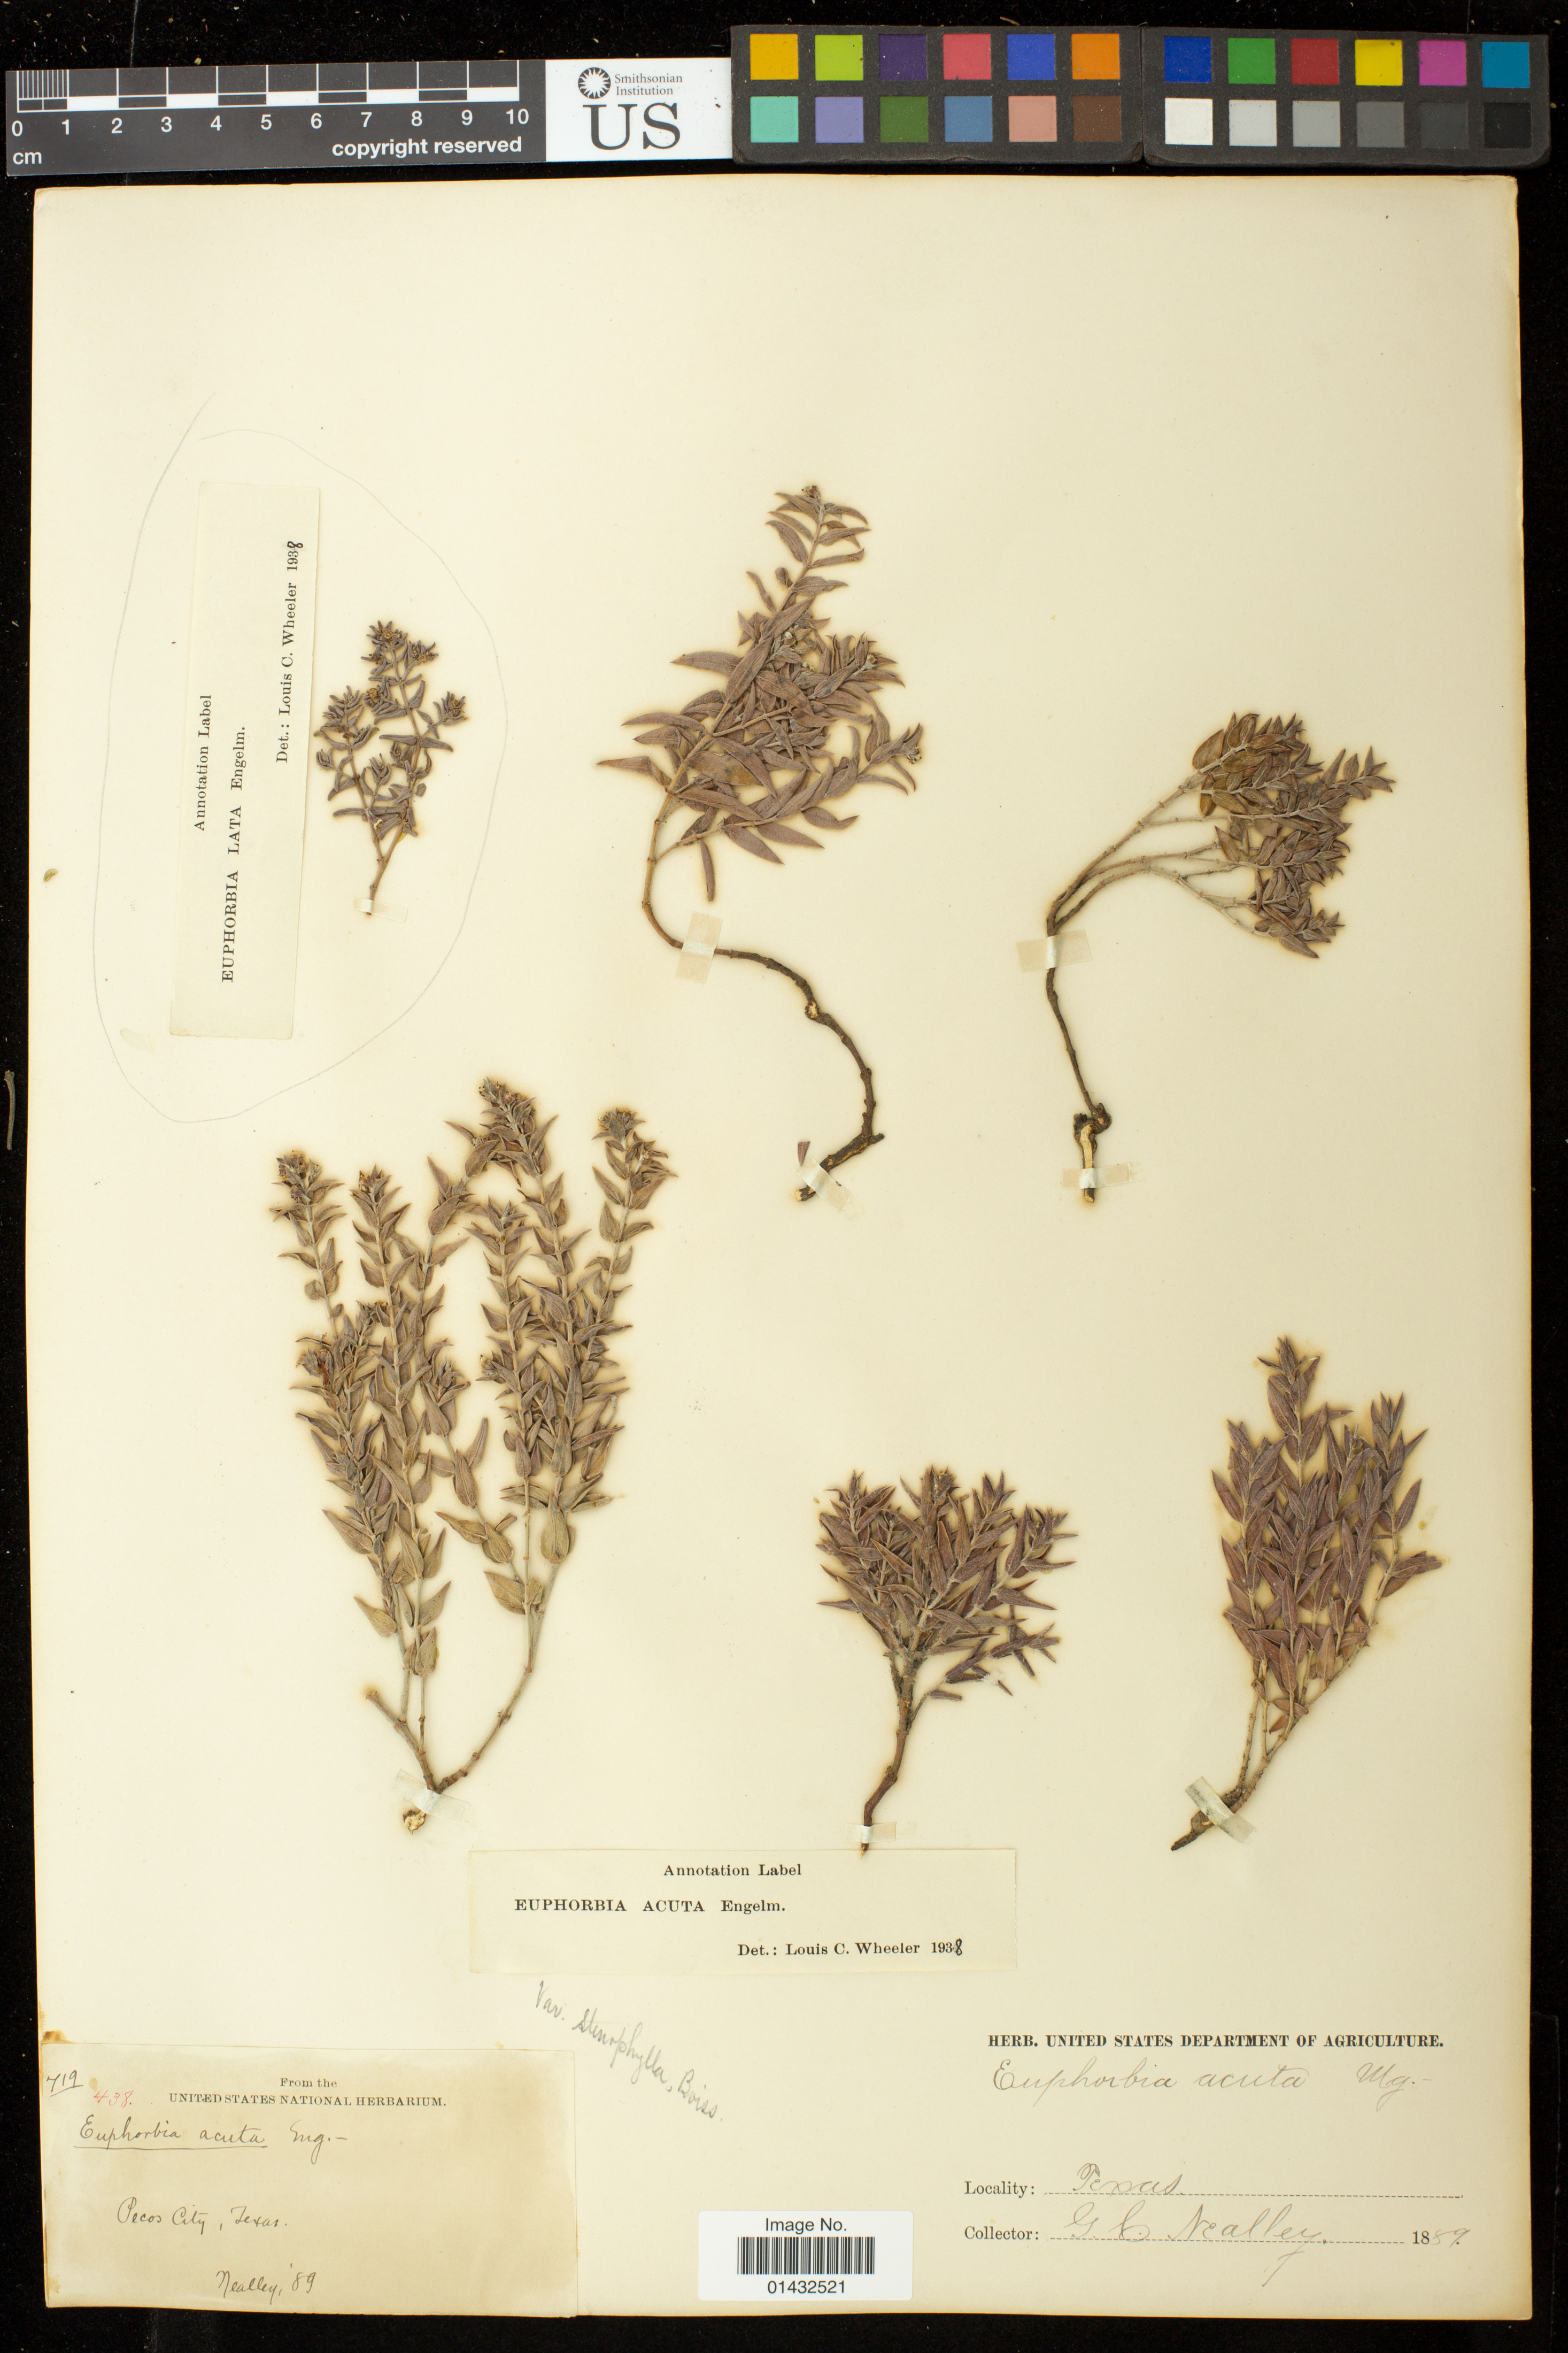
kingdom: Plantae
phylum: Tracheophyta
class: Magnoliopsida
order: Malpighiales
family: Euphorbiaceae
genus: Euphorbia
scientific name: Euphorbia acuta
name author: Engelm. in Emory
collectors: G. C. Nealley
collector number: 719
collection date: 1889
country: United States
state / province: Texas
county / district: Reeves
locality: Pecos City